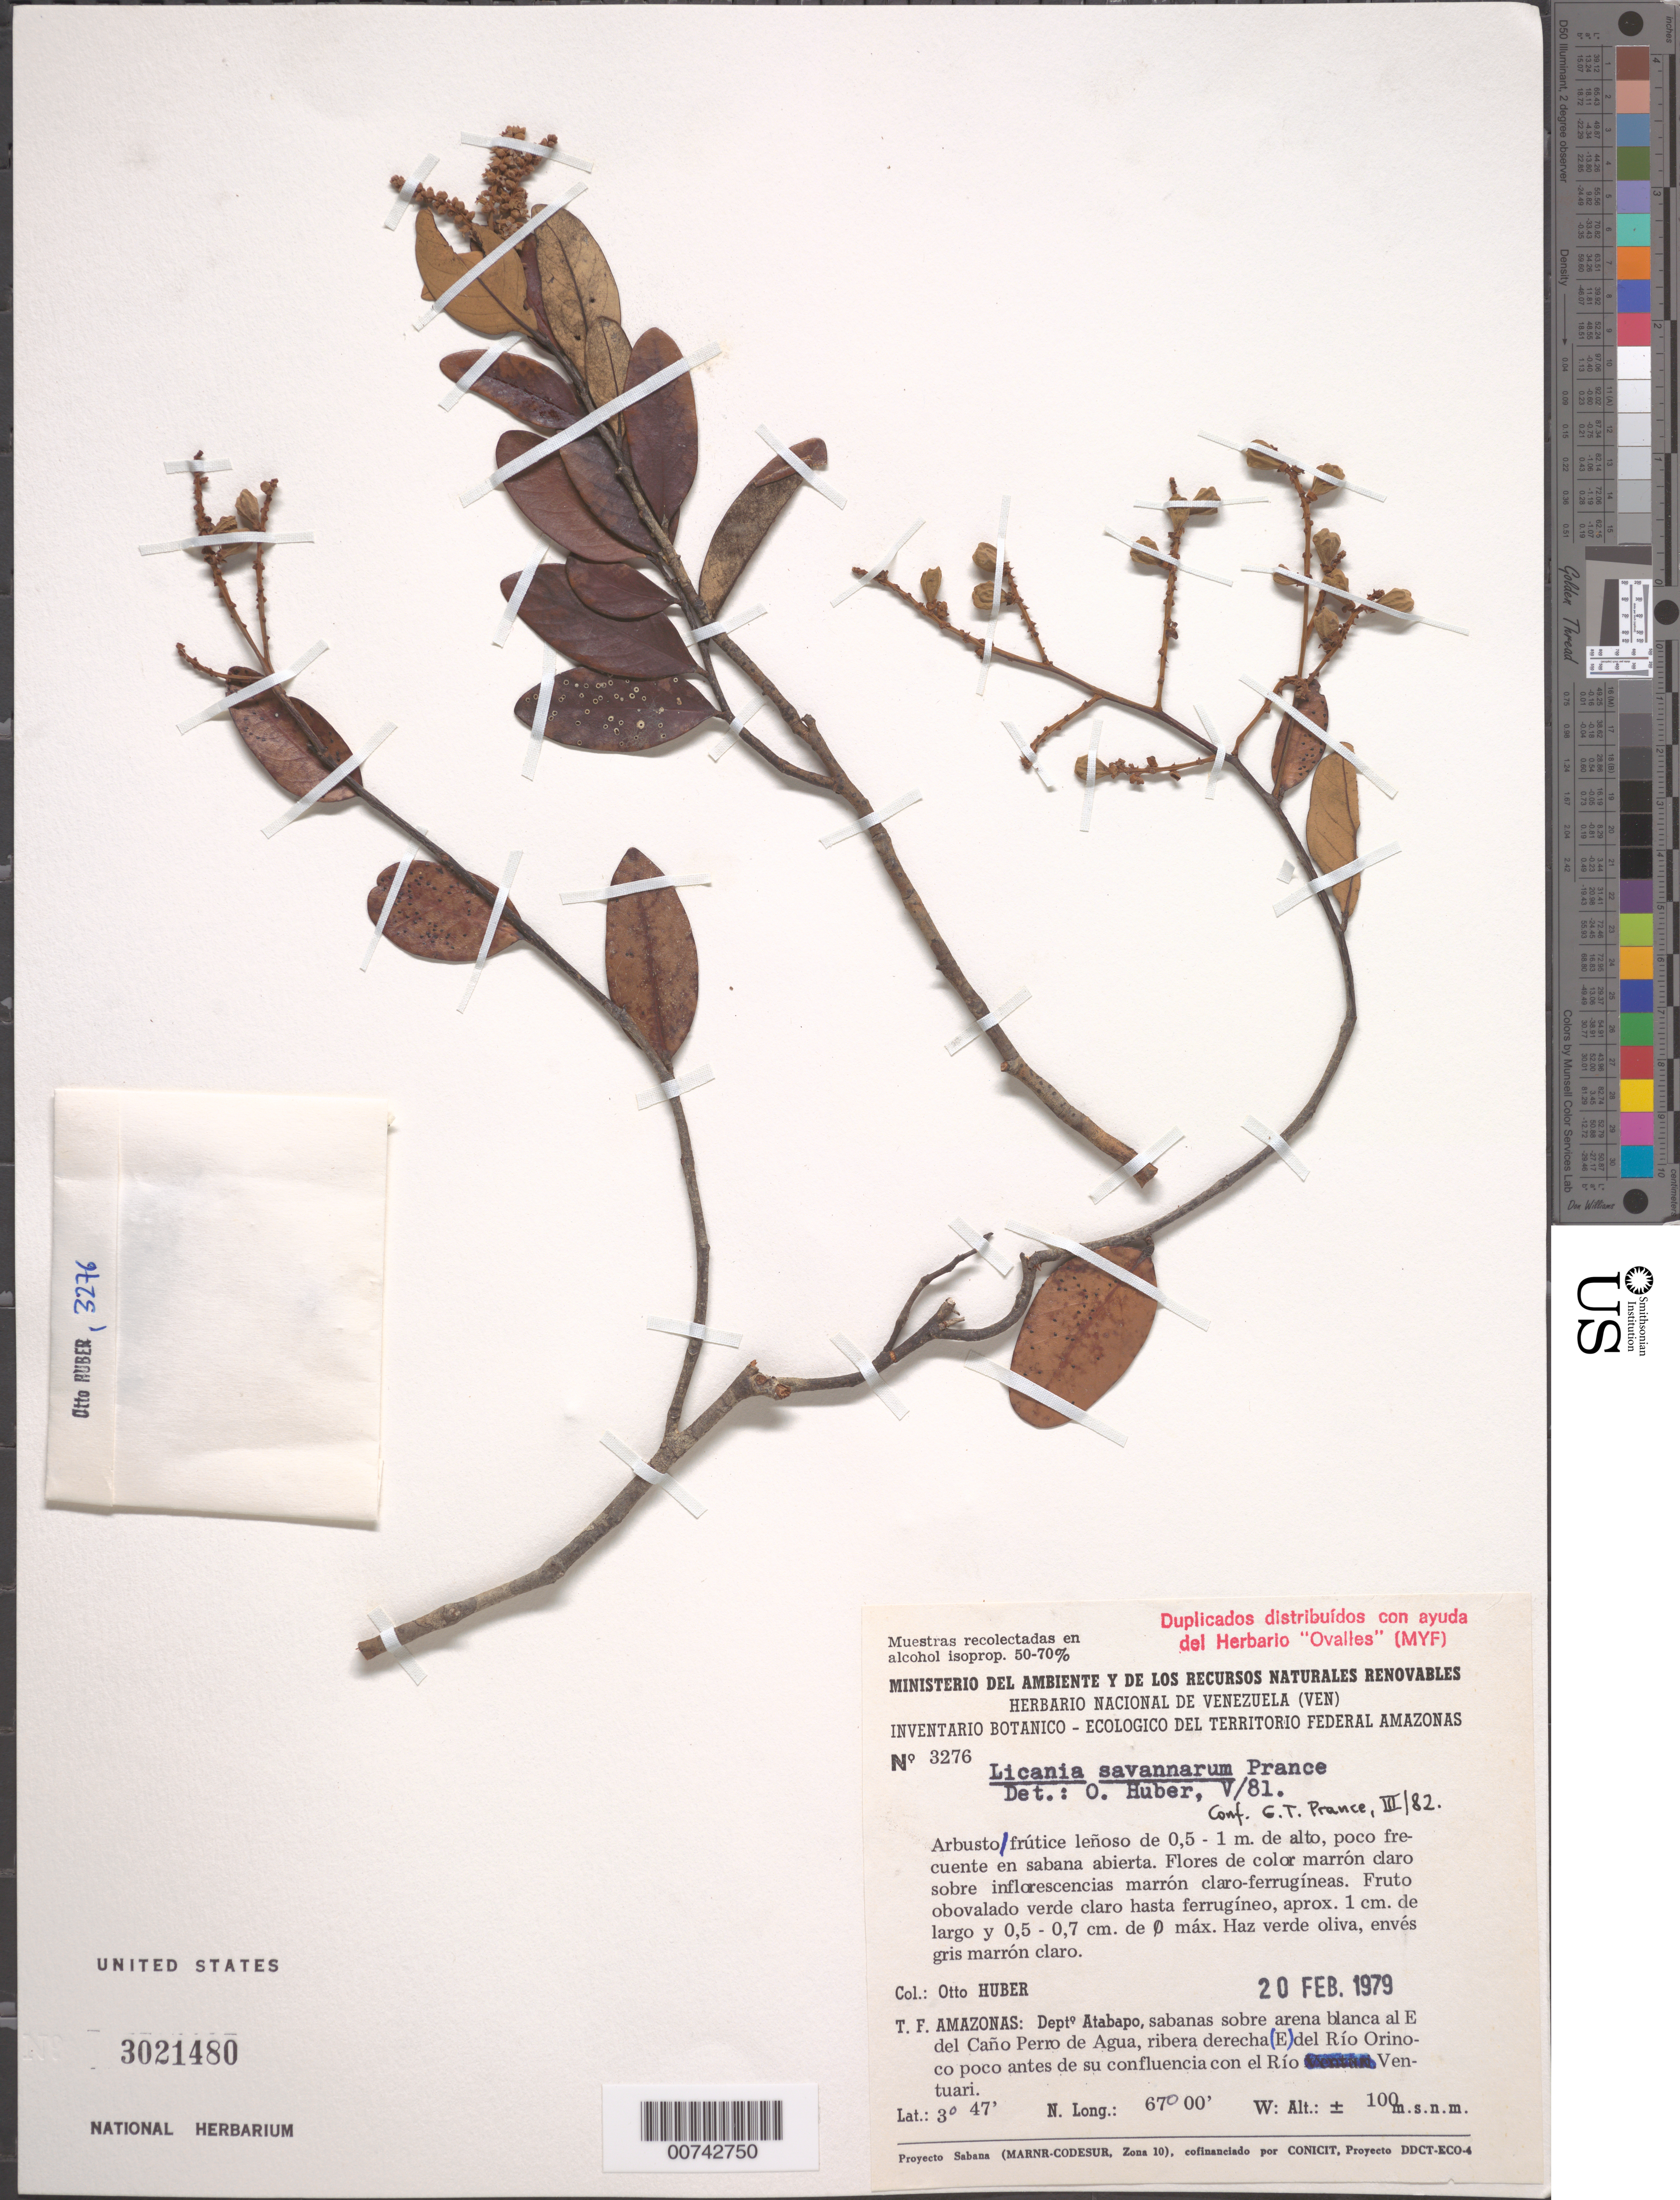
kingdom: Plantae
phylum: Tracheophyta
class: Magnoliopsida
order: Malpighiales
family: Chrysobalanaceae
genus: Licania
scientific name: Licania savannarum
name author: Prance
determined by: Huber, Otto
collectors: O. Huber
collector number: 3276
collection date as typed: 20-Feb-79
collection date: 1979-02-20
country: Venezuela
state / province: Amazonas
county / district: Atures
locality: Caño Perro de Agua, al E, ribera derecha (E) del Río Orinoco poco antes de su confluencia con el Río Ventuari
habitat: Sabanas sobre arena blanca, en sabana abierta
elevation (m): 100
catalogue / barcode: US 3021480